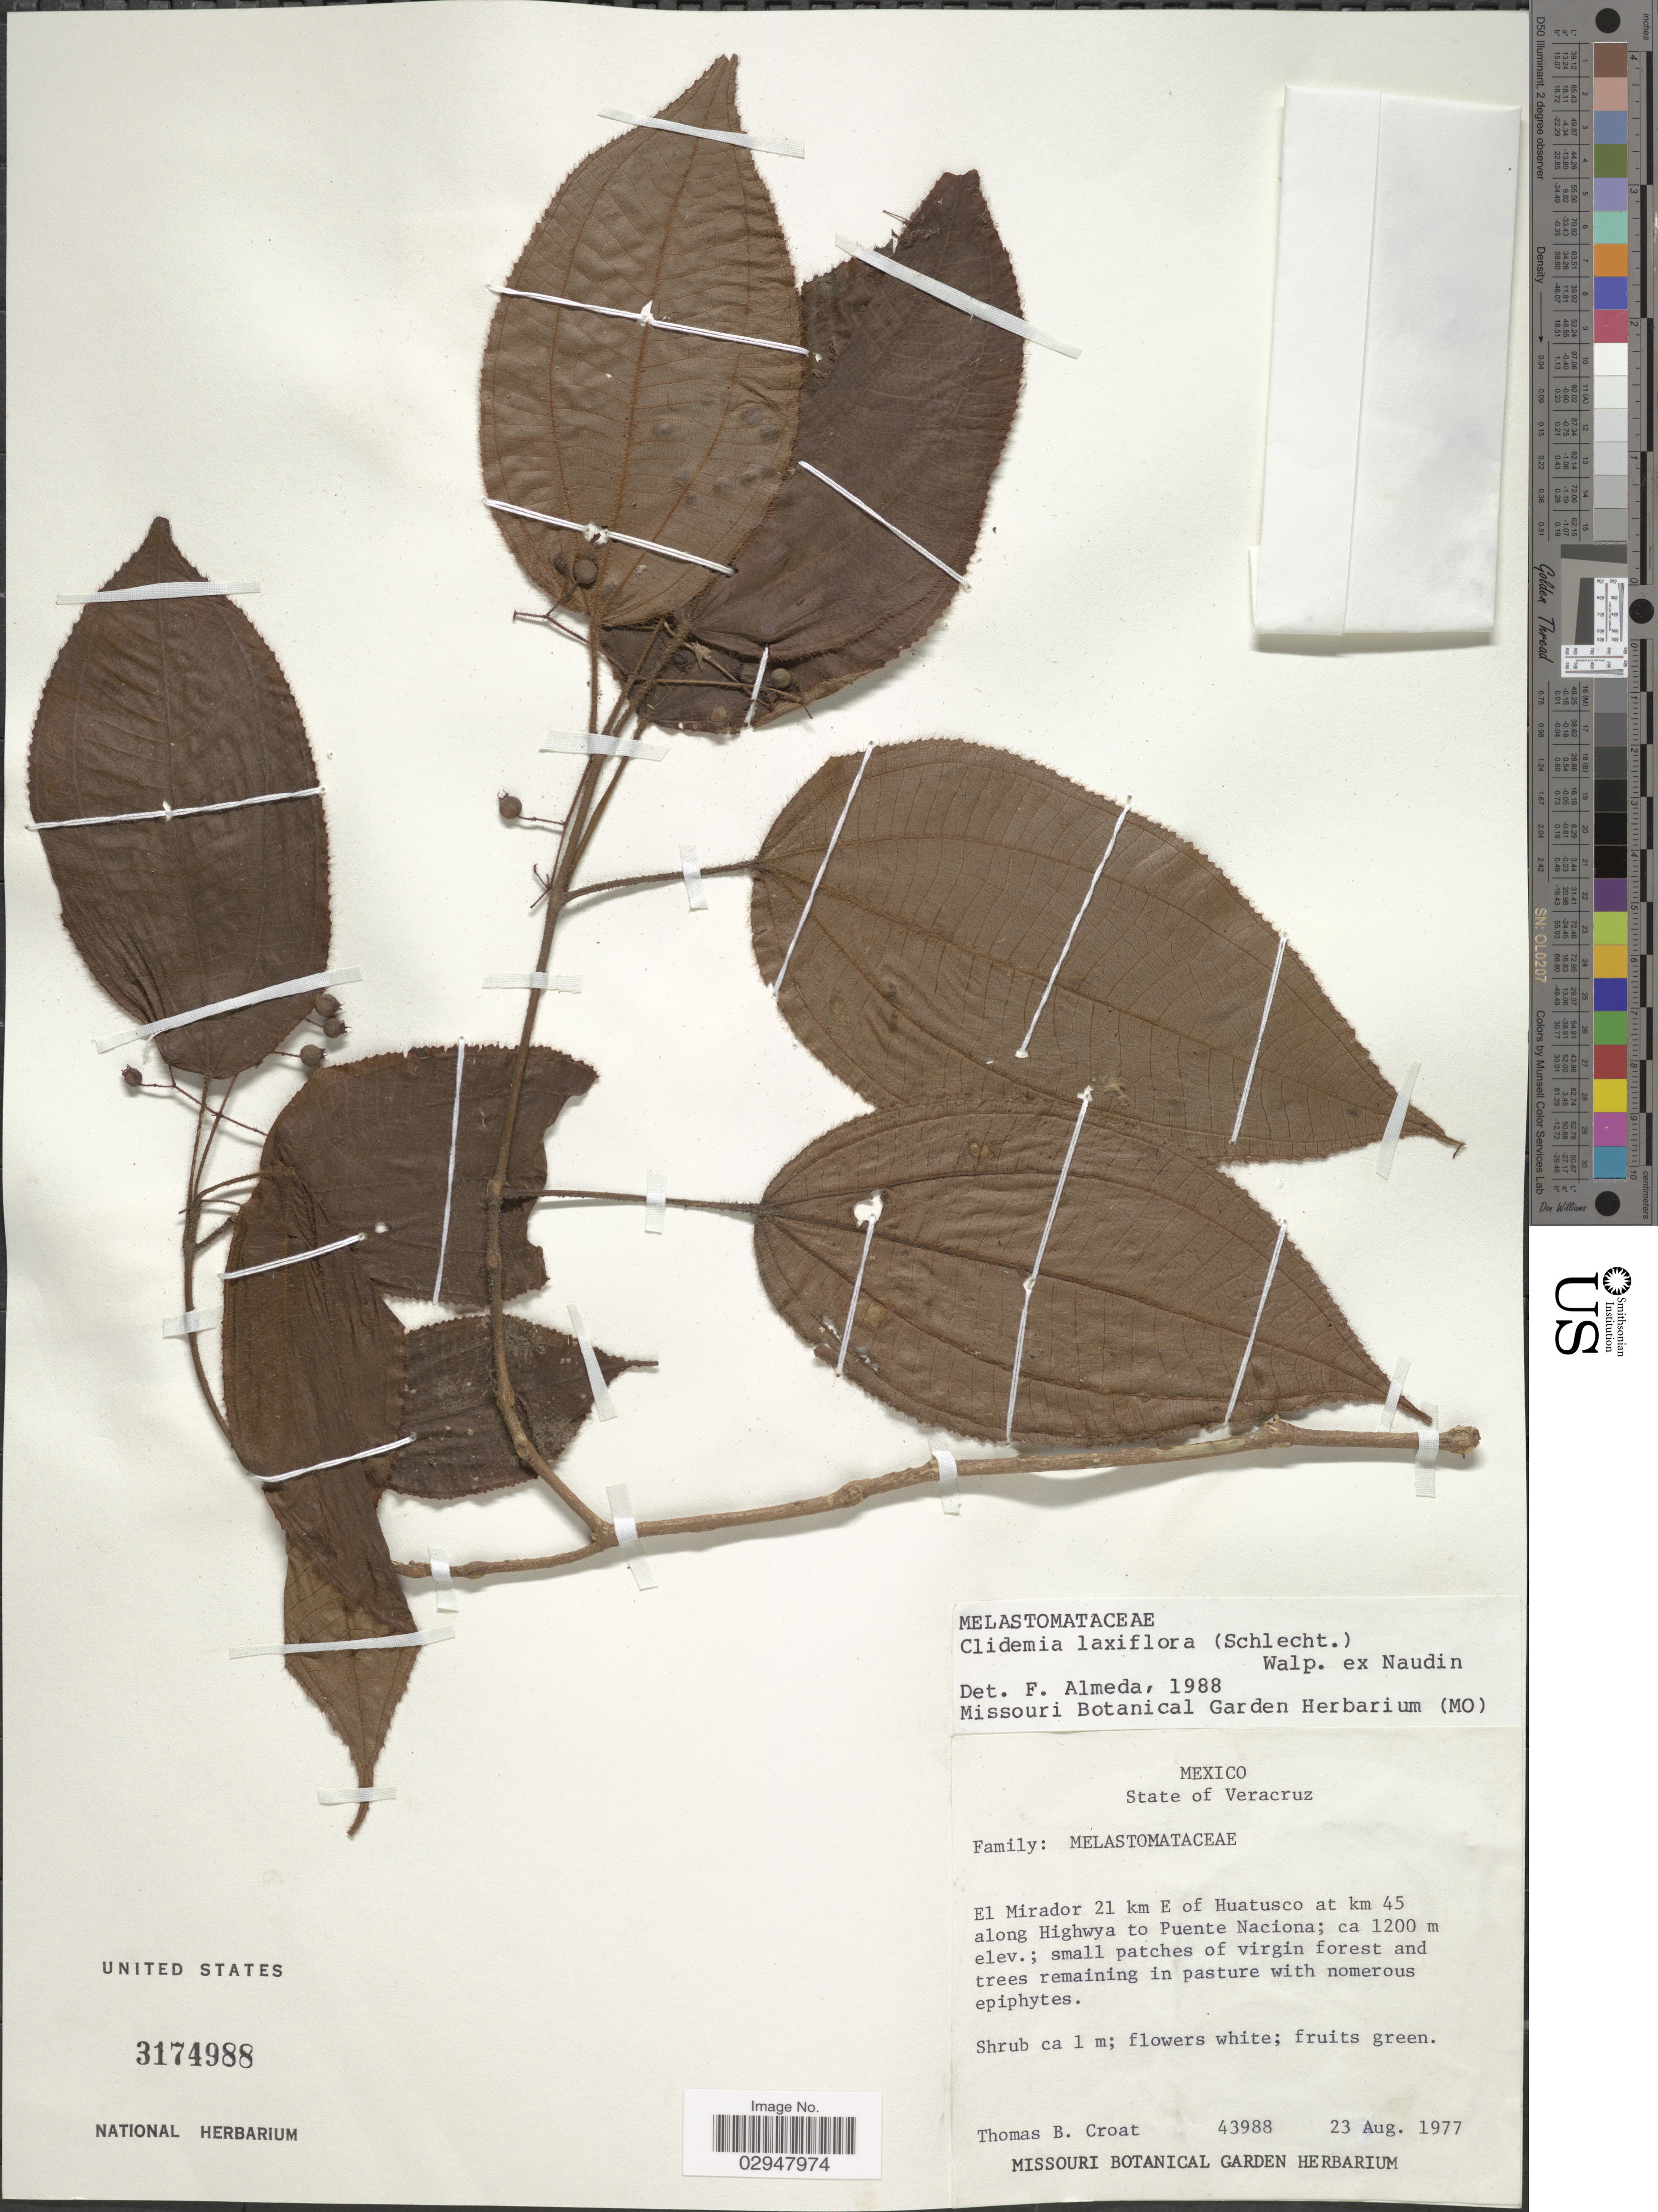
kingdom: Plantae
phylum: Tracheophyta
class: Magnoliopsida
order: Myrtales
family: Melastomataceae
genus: Clidemia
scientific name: Clidemia laxiflora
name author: (Schltdl.) Walp. ex Naudin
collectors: T. B. Croat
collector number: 43988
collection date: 1977-08-23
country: Mexico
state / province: Veracruz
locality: State of Veracruz, El Mirador 21 km E of Huatusco at km 45 along Highway to Puente Naciona.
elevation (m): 1200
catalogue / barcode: US 3174988